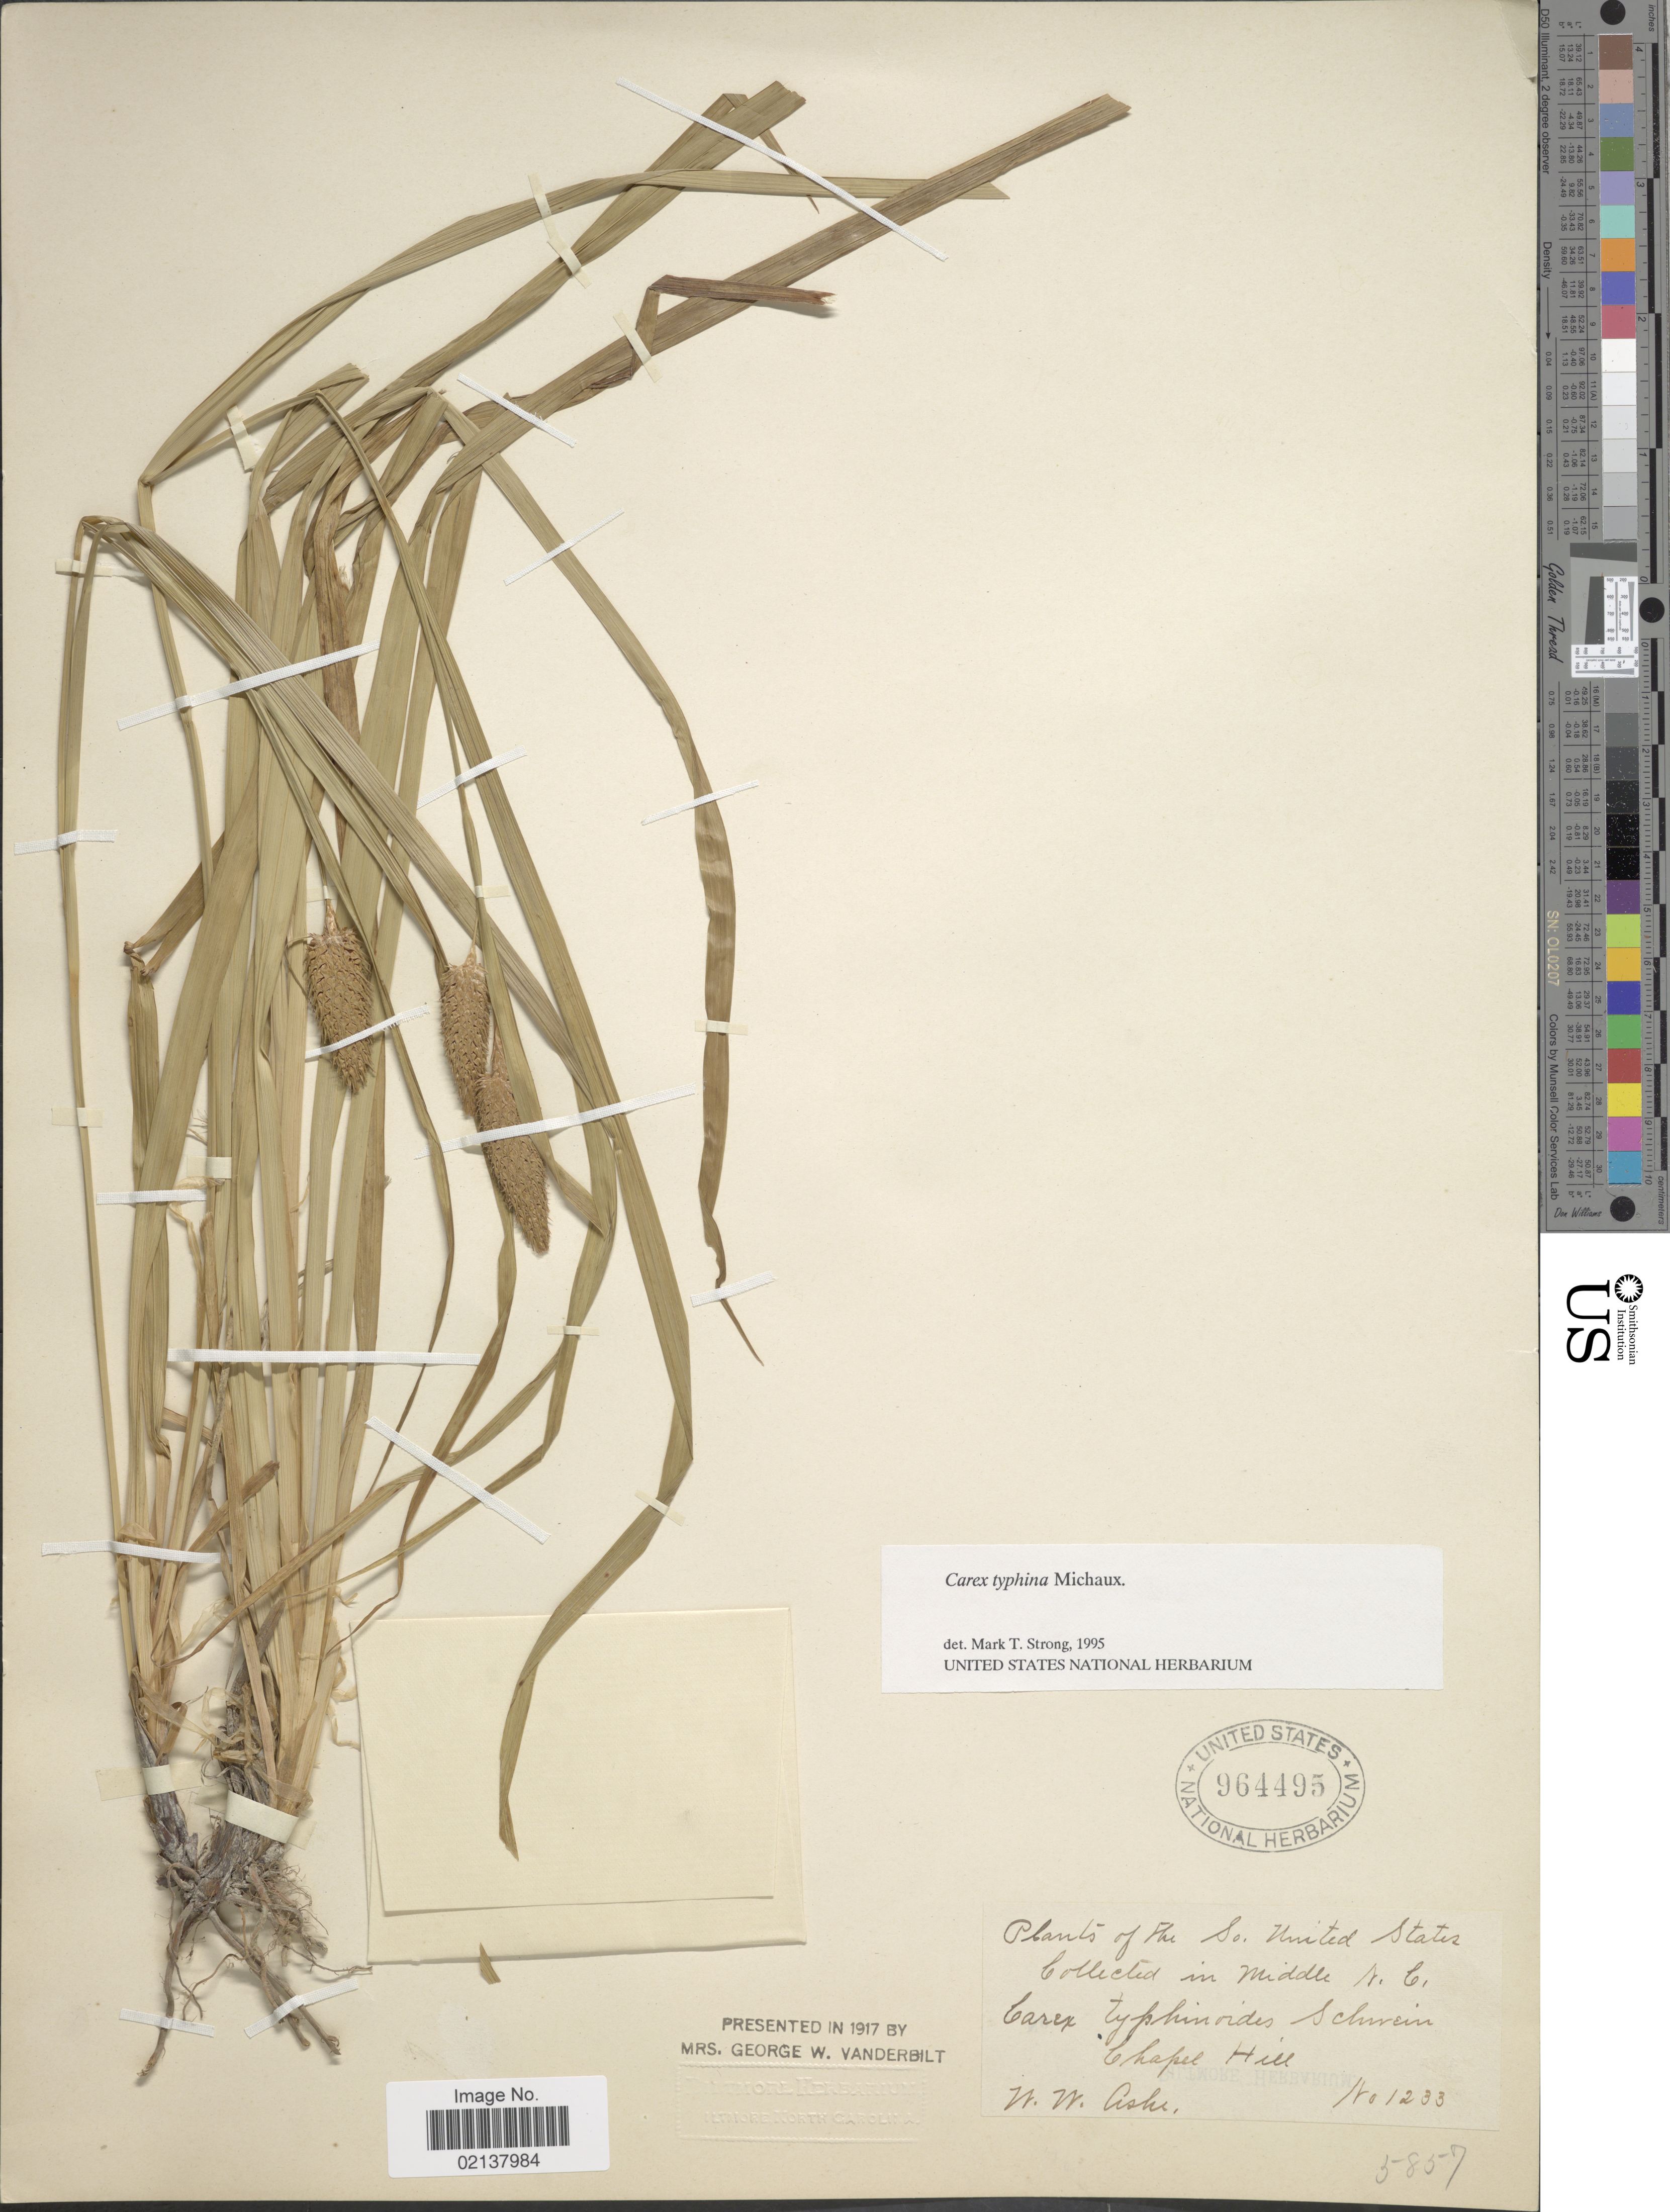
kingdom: Plantae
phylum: Tracheophyta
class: Liliopsida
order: Poales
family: Cyperaceae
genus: Carex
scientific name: Carex typhina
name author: Michx.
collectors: W. W. Ashe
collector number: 1233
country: United States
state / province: North Carolina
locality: So. United States, In Middle N.C. Chapel Hill.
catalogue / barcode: US 964495